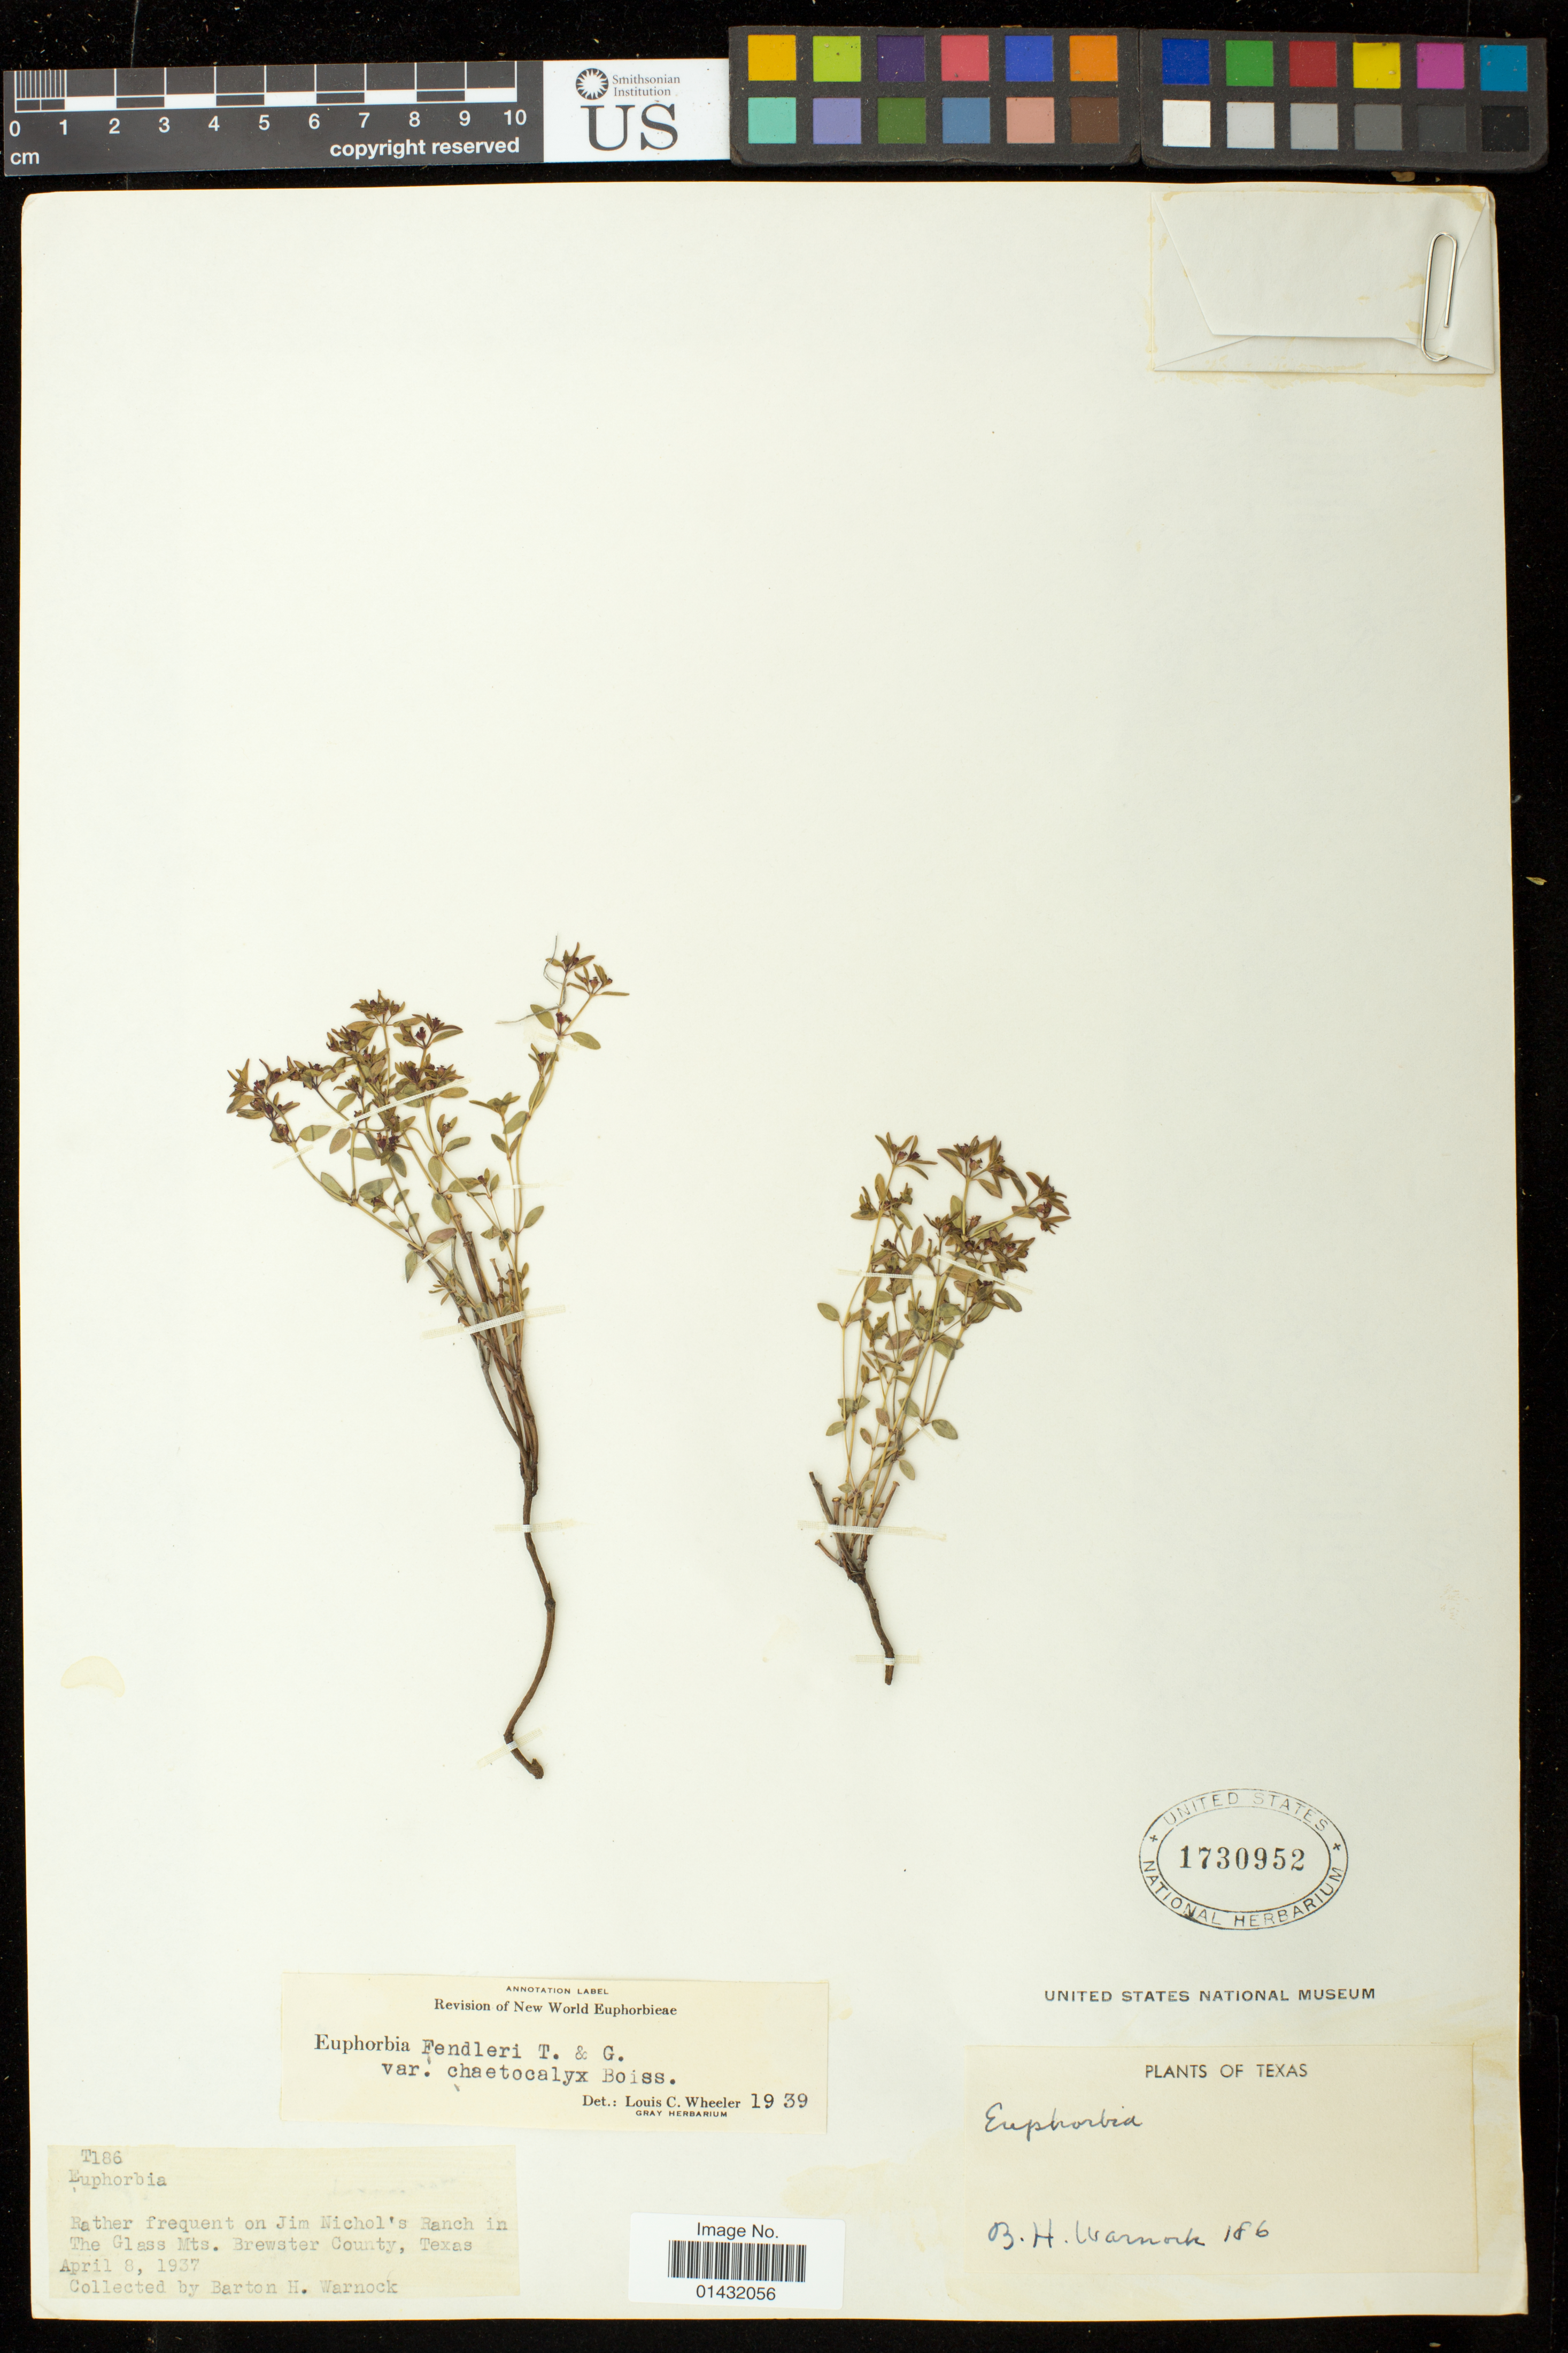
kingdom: Plantae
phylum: Tracheophyta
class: Magnoliopsida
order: Malpighiales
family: Euphorbiaceae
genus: Euphorbia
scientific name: Euphorbia chaetocalyx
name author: Tidestr.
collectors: B. H. Warnock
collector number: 186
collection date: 1937-04-08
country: United States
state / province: Texas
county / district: Brewster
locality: Jim Nichol's Ranch in The Glass Mts.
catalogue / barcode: US 1730952